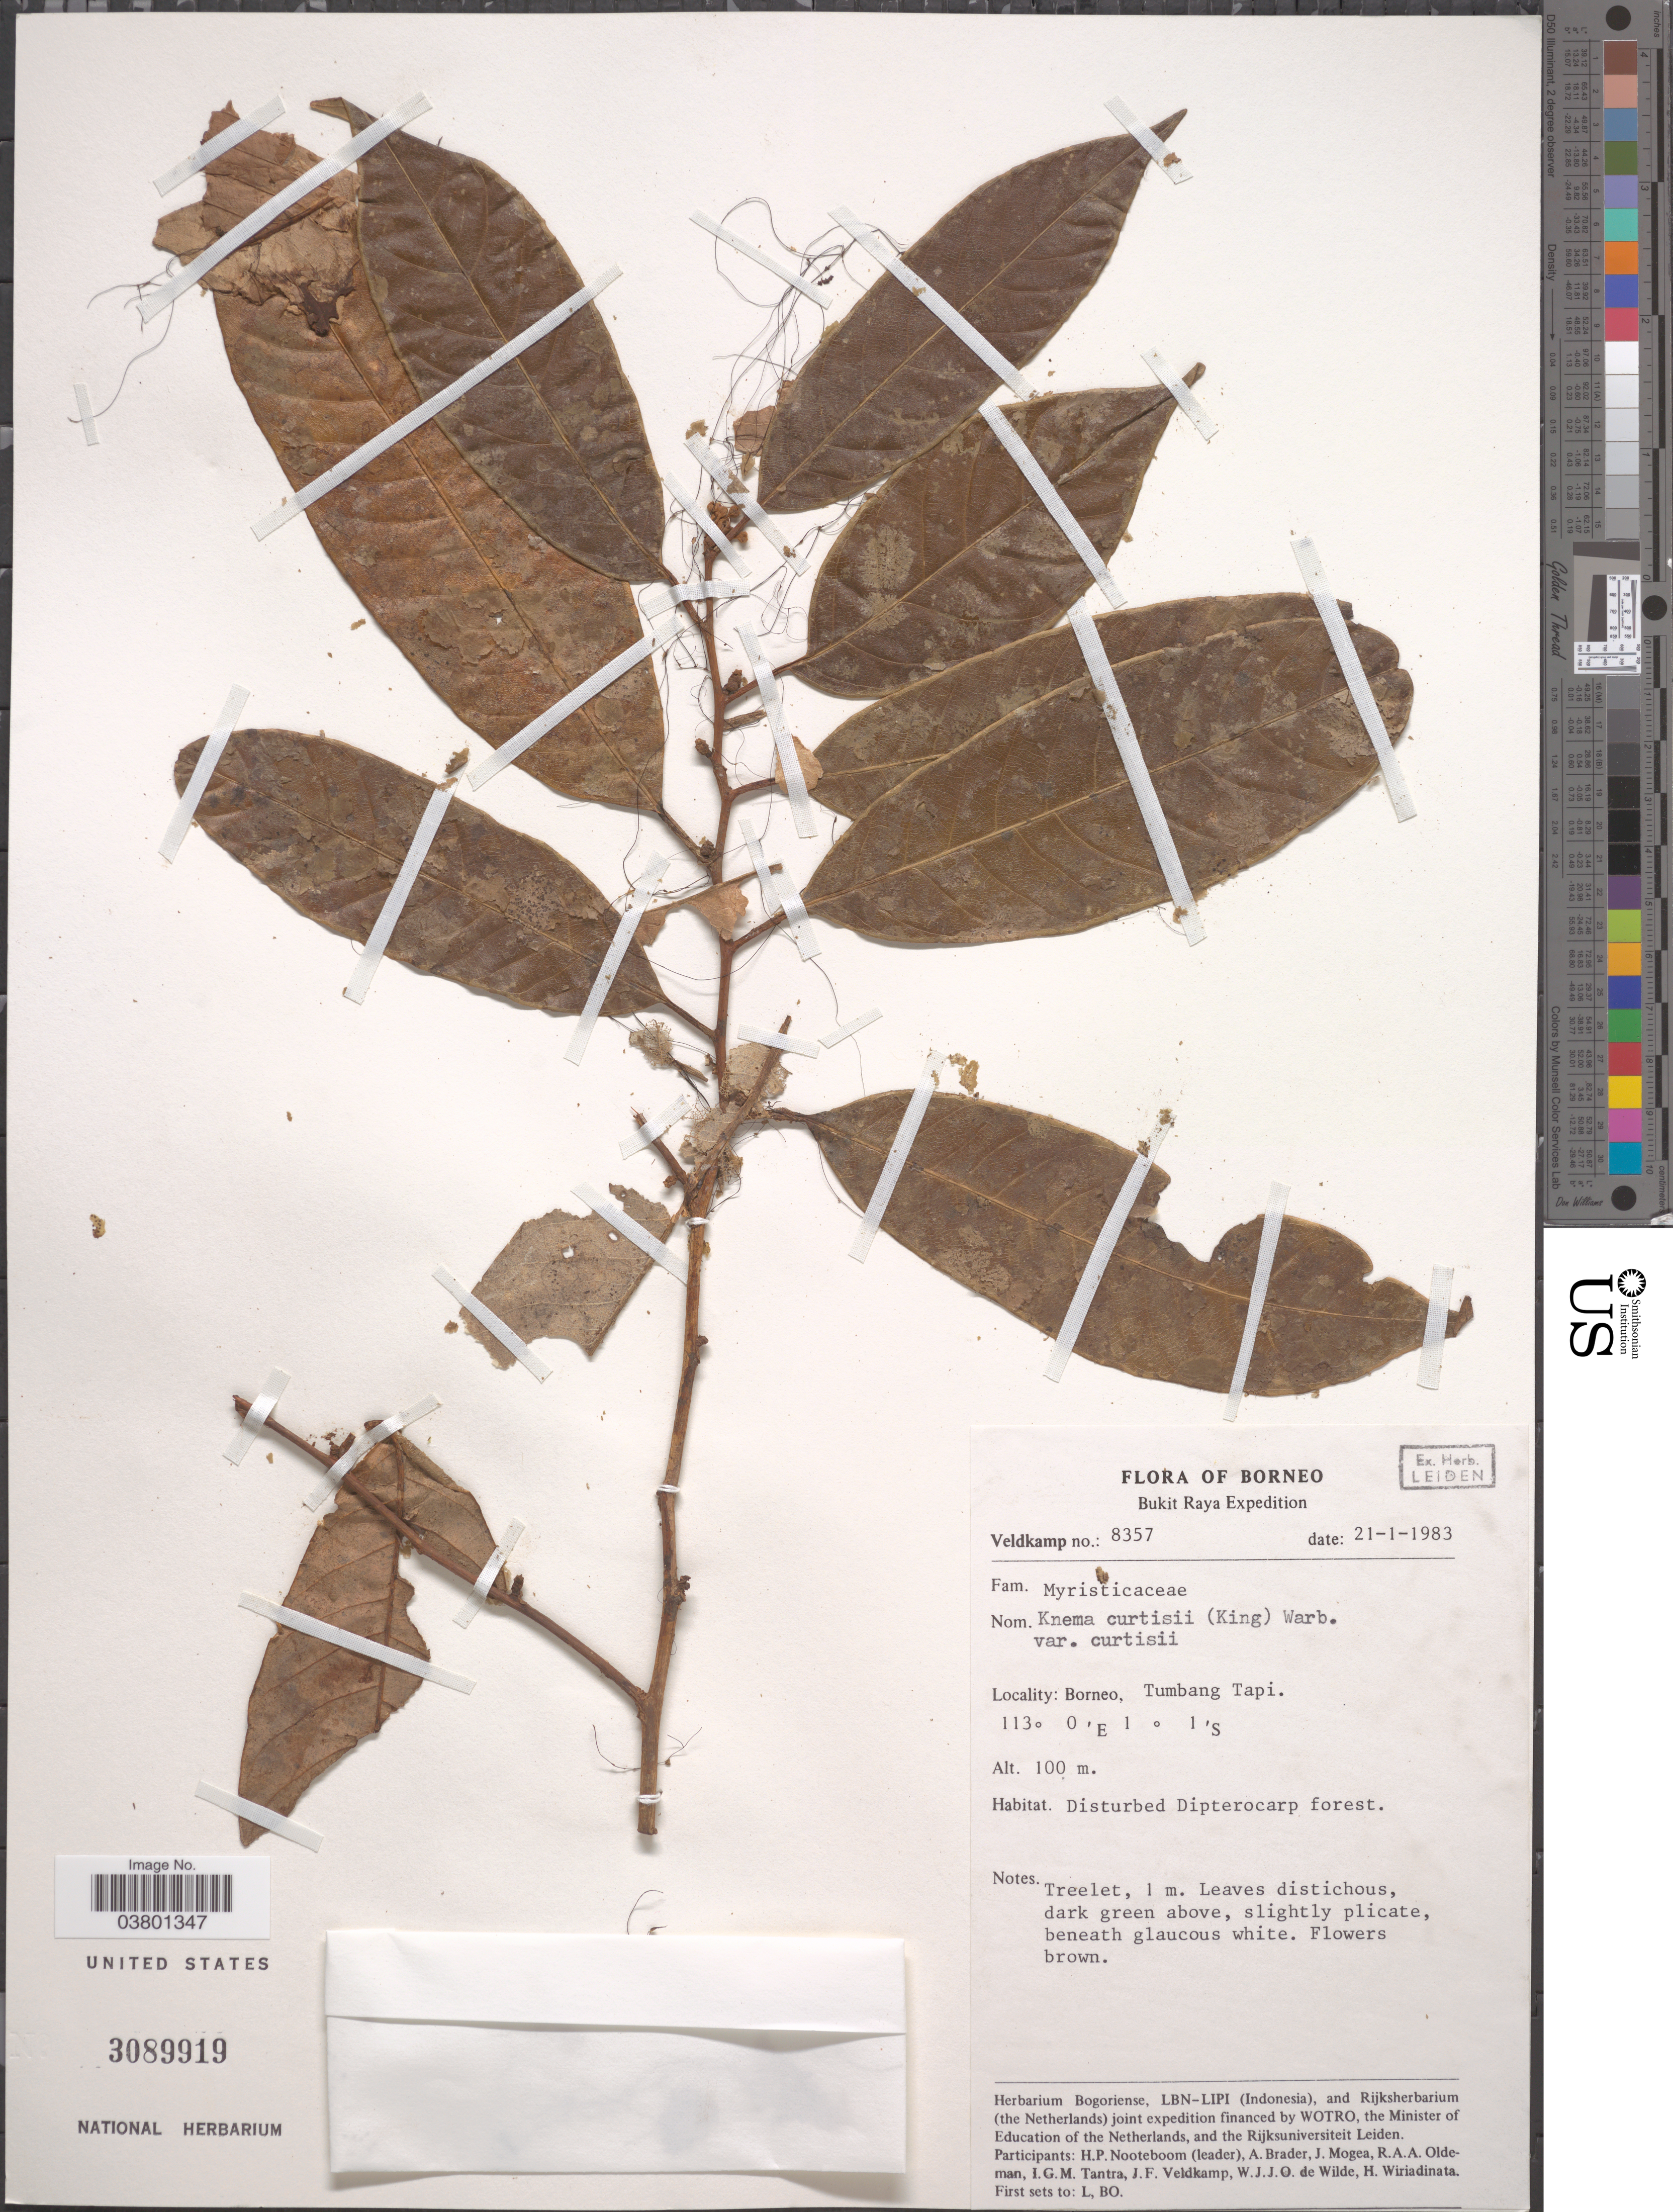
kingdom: Plantae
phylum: Tracheophyta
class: Magnoliopsida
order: Magnoliales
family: Myristicaceae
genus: Knema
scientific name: Knema curtisii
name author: Warb.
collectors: J. F. Veldkamp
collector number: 8357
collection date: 1983-01-21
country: Indonesia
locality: Borneo. Tumbang Tapi.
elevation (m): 100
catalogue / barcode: US 3089919